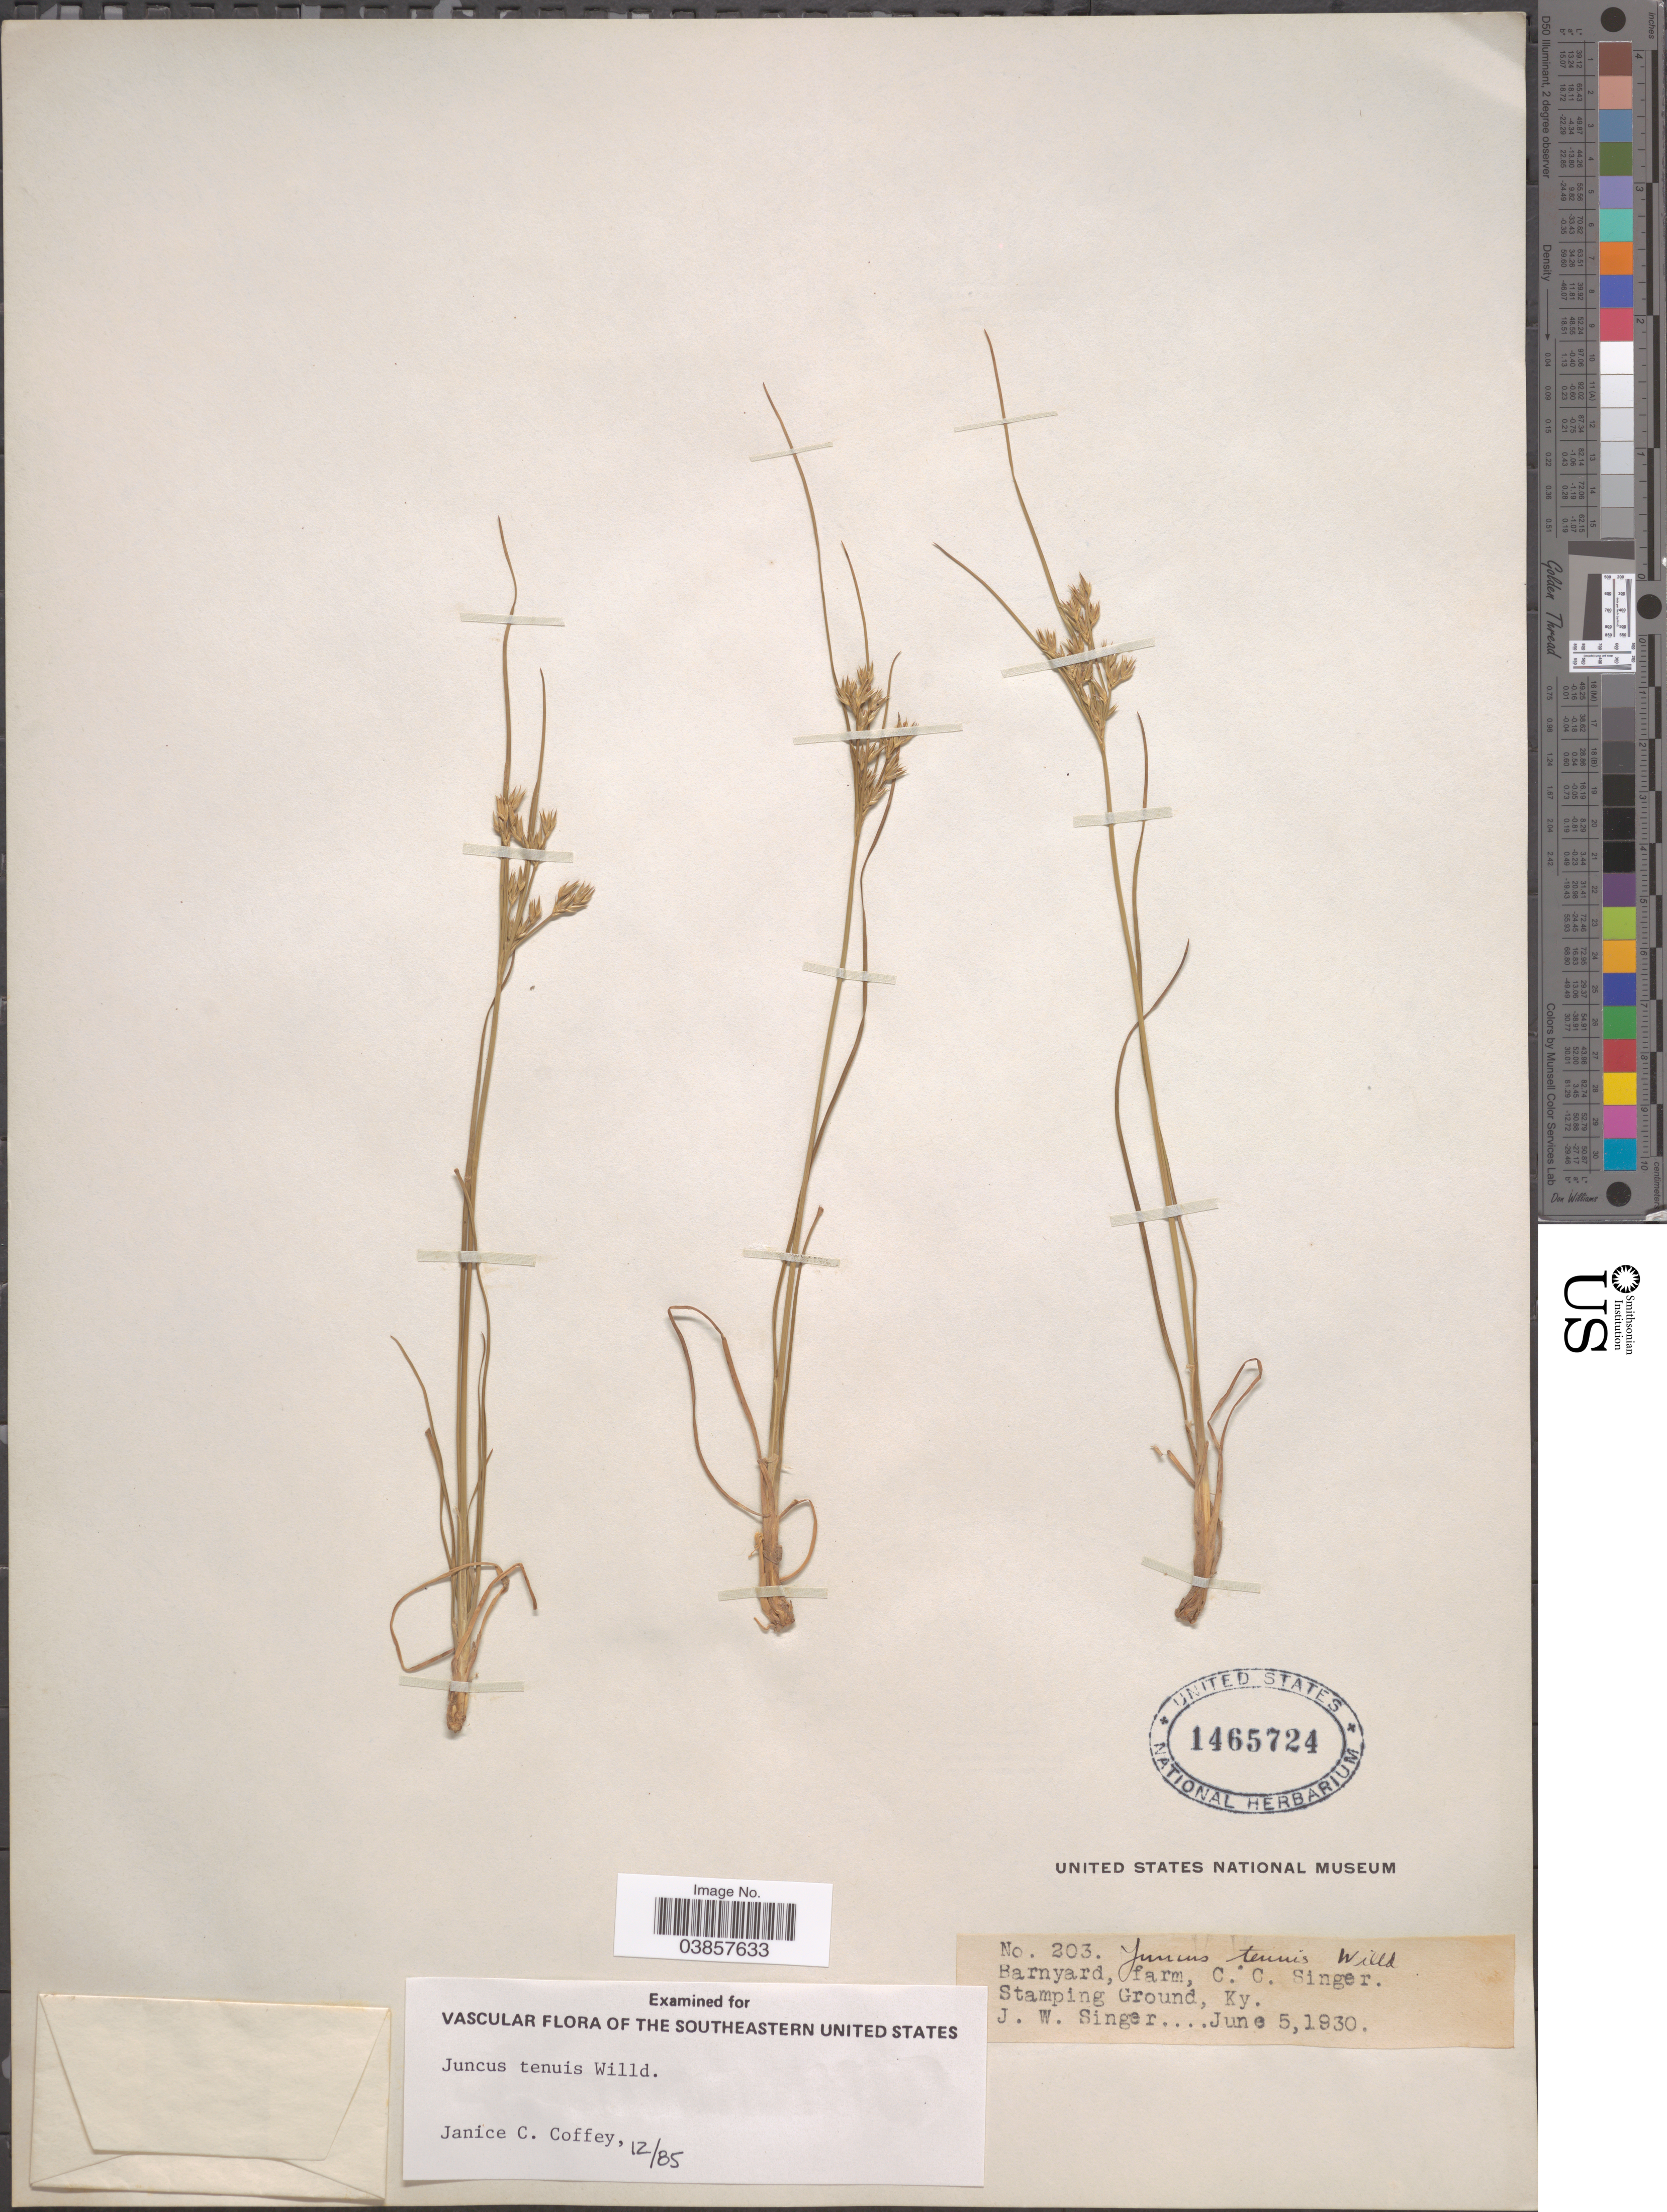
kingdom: Plantae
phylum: Tracheophyta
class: Liliopsida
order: Poales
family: Juncaceae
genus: Juncus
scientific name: Juncus tenuis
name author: Willd.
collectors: J. EW. Singer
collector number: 203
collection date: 1930-06-05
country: United States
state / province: Kentucky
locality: Barnyard, farm, C. C. Singer. [unsure placement] Stamping Ground.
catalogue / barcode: US 1465724